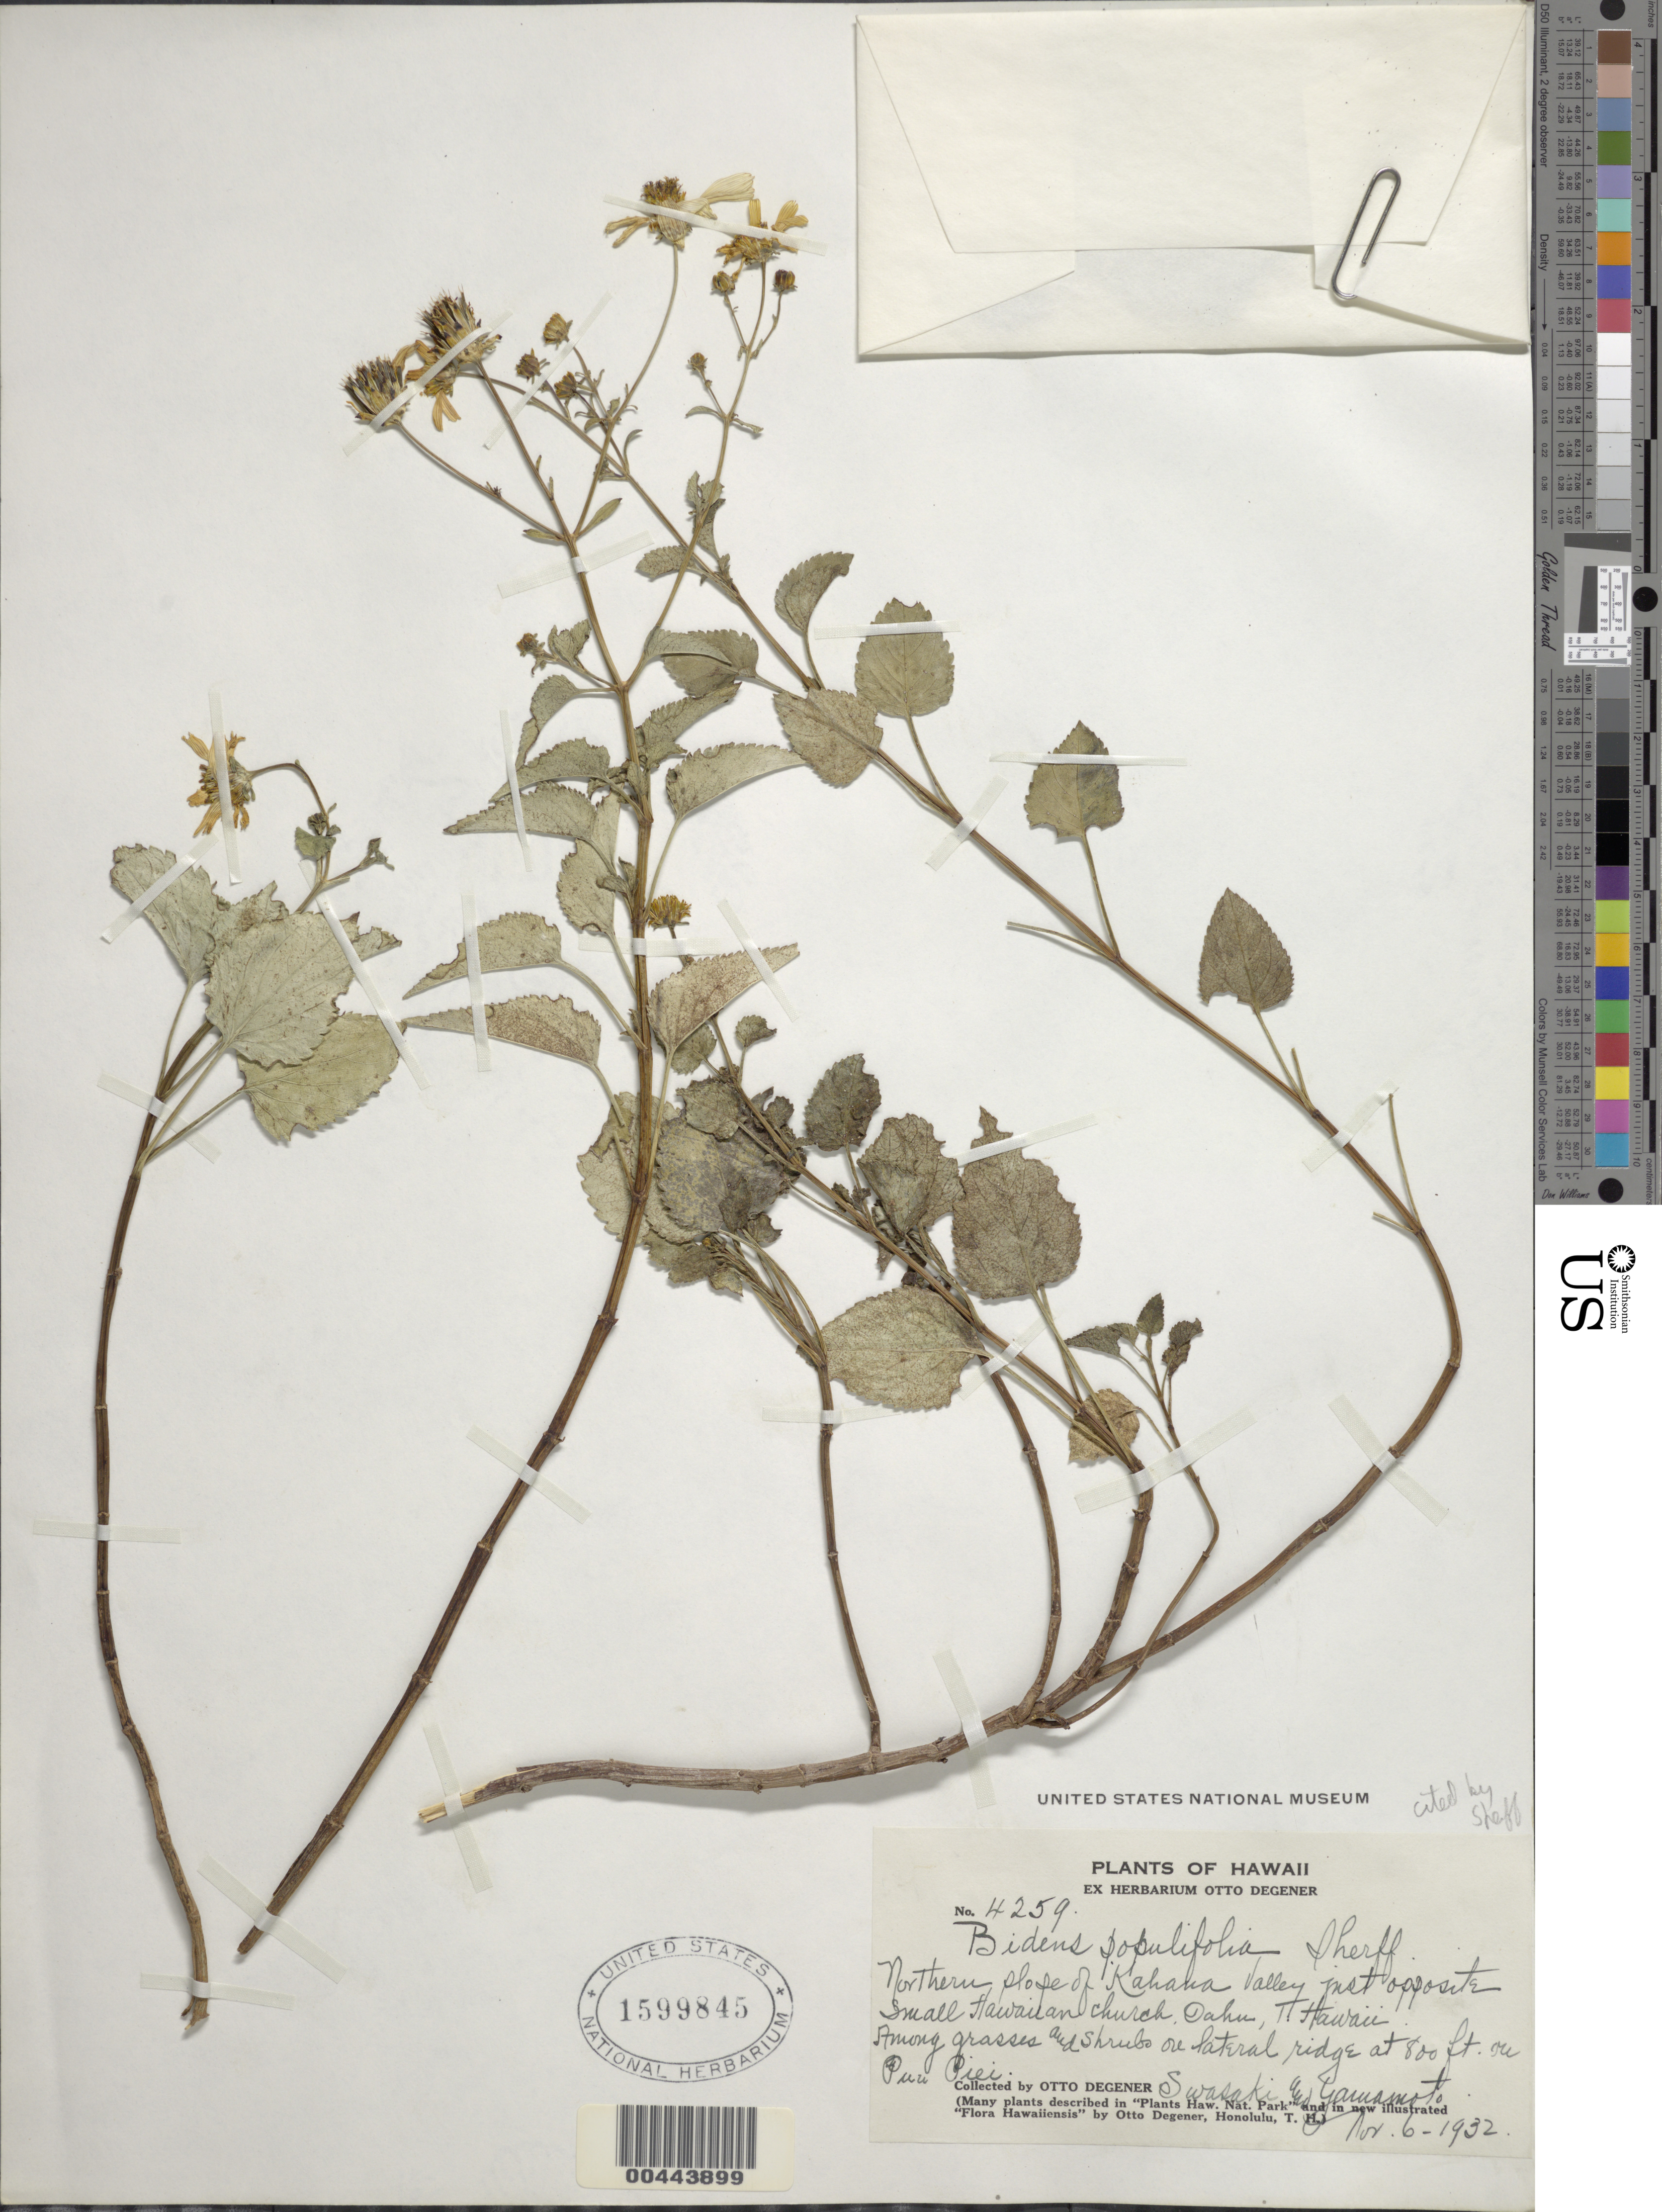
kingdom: Plantae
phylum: Tracheophyta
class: Magnoliopsida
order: Asterales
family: Asteraceae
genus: Bidens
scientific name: Bidens populifolia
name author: Sherff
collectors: O. Degener, Swasaki & Y. Yamamoto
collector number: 4259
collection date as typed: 6 Nov 1932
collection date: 1932-11-06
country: United States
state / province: Hawaii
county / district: Honolulu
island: Oahu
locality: Northern slope of Kahana Valley just opposite small Hawaiian church, on Puu Piei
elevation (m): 244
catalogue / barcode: US 1599845